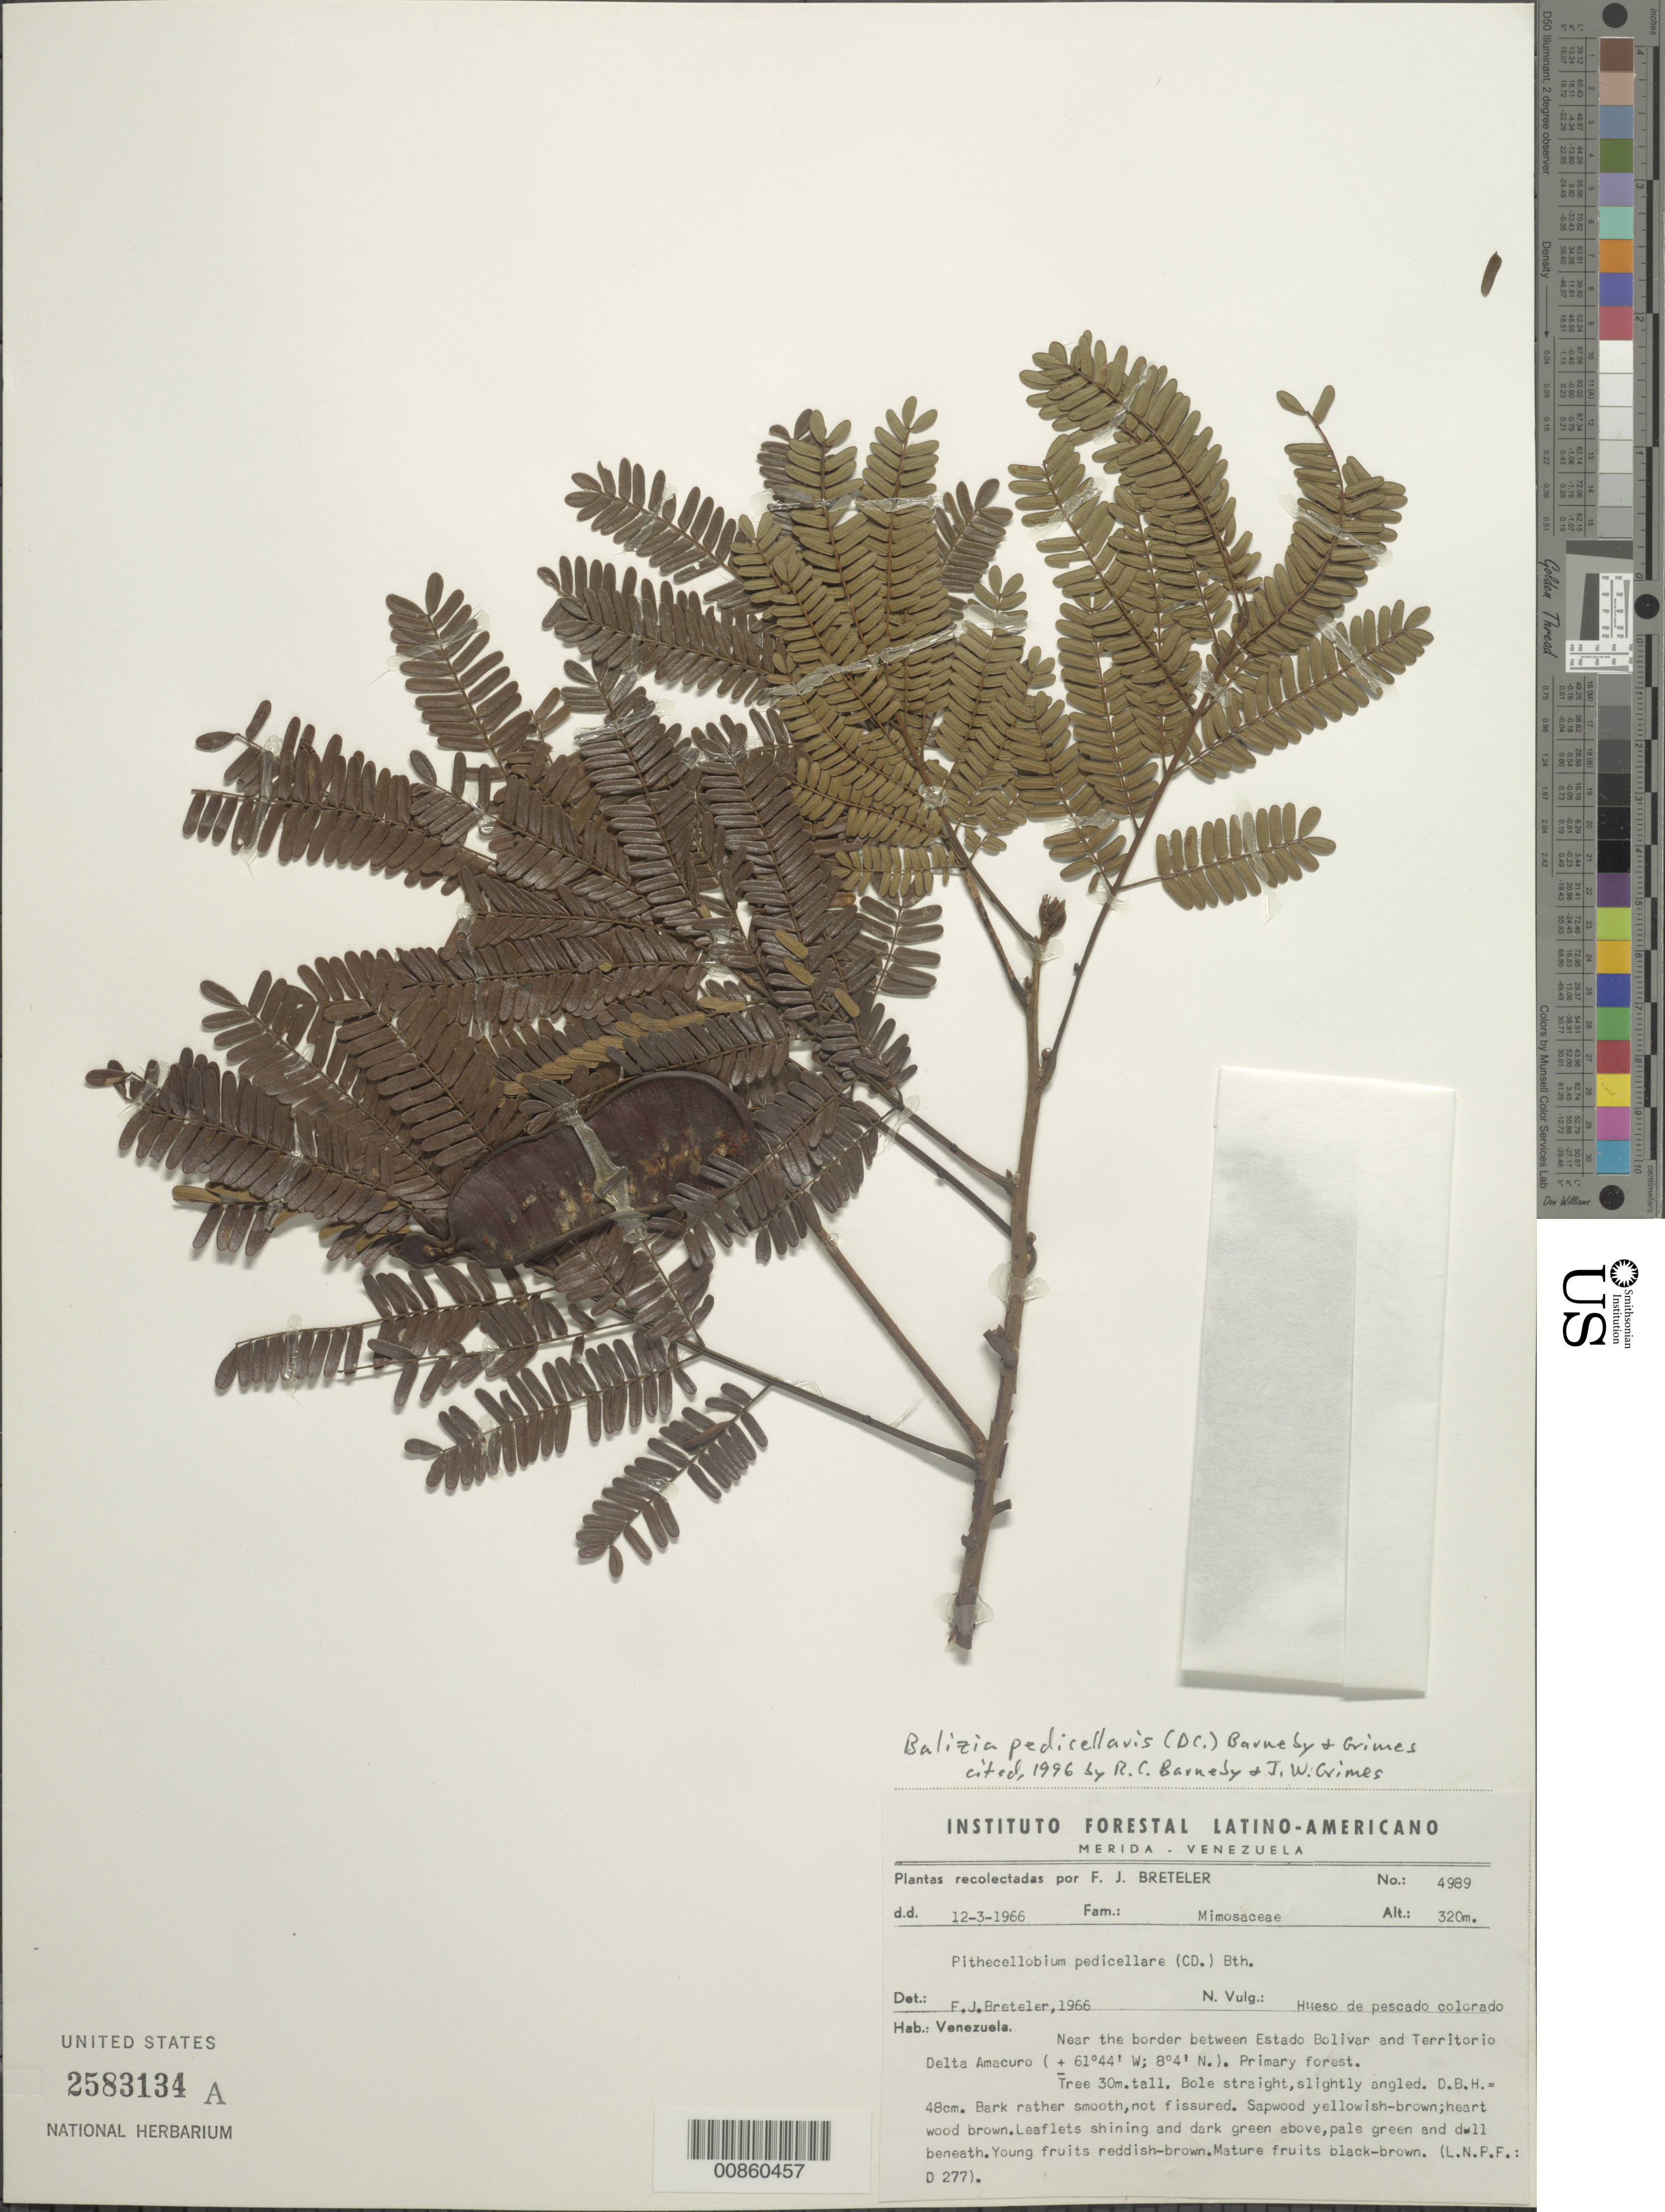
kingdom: Plantae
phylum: Tracheophyta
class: Magnoliopsida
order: Fabales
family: Fabaceae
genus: Hydrochorea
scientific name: Hydrochorea pedicellaris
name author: (DC.) M.V.B. Soares et al.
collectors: F. J. Breteler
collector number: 4989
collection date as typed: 12-Mar-66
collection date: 1966-03-12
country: Venezuela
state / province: Delta Amacuro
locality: Río Grande o Toro, near border between Estado Bolívar and Territorío Delta Amacuro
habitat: Primary forest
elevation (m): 320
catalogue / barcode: US 2583134A